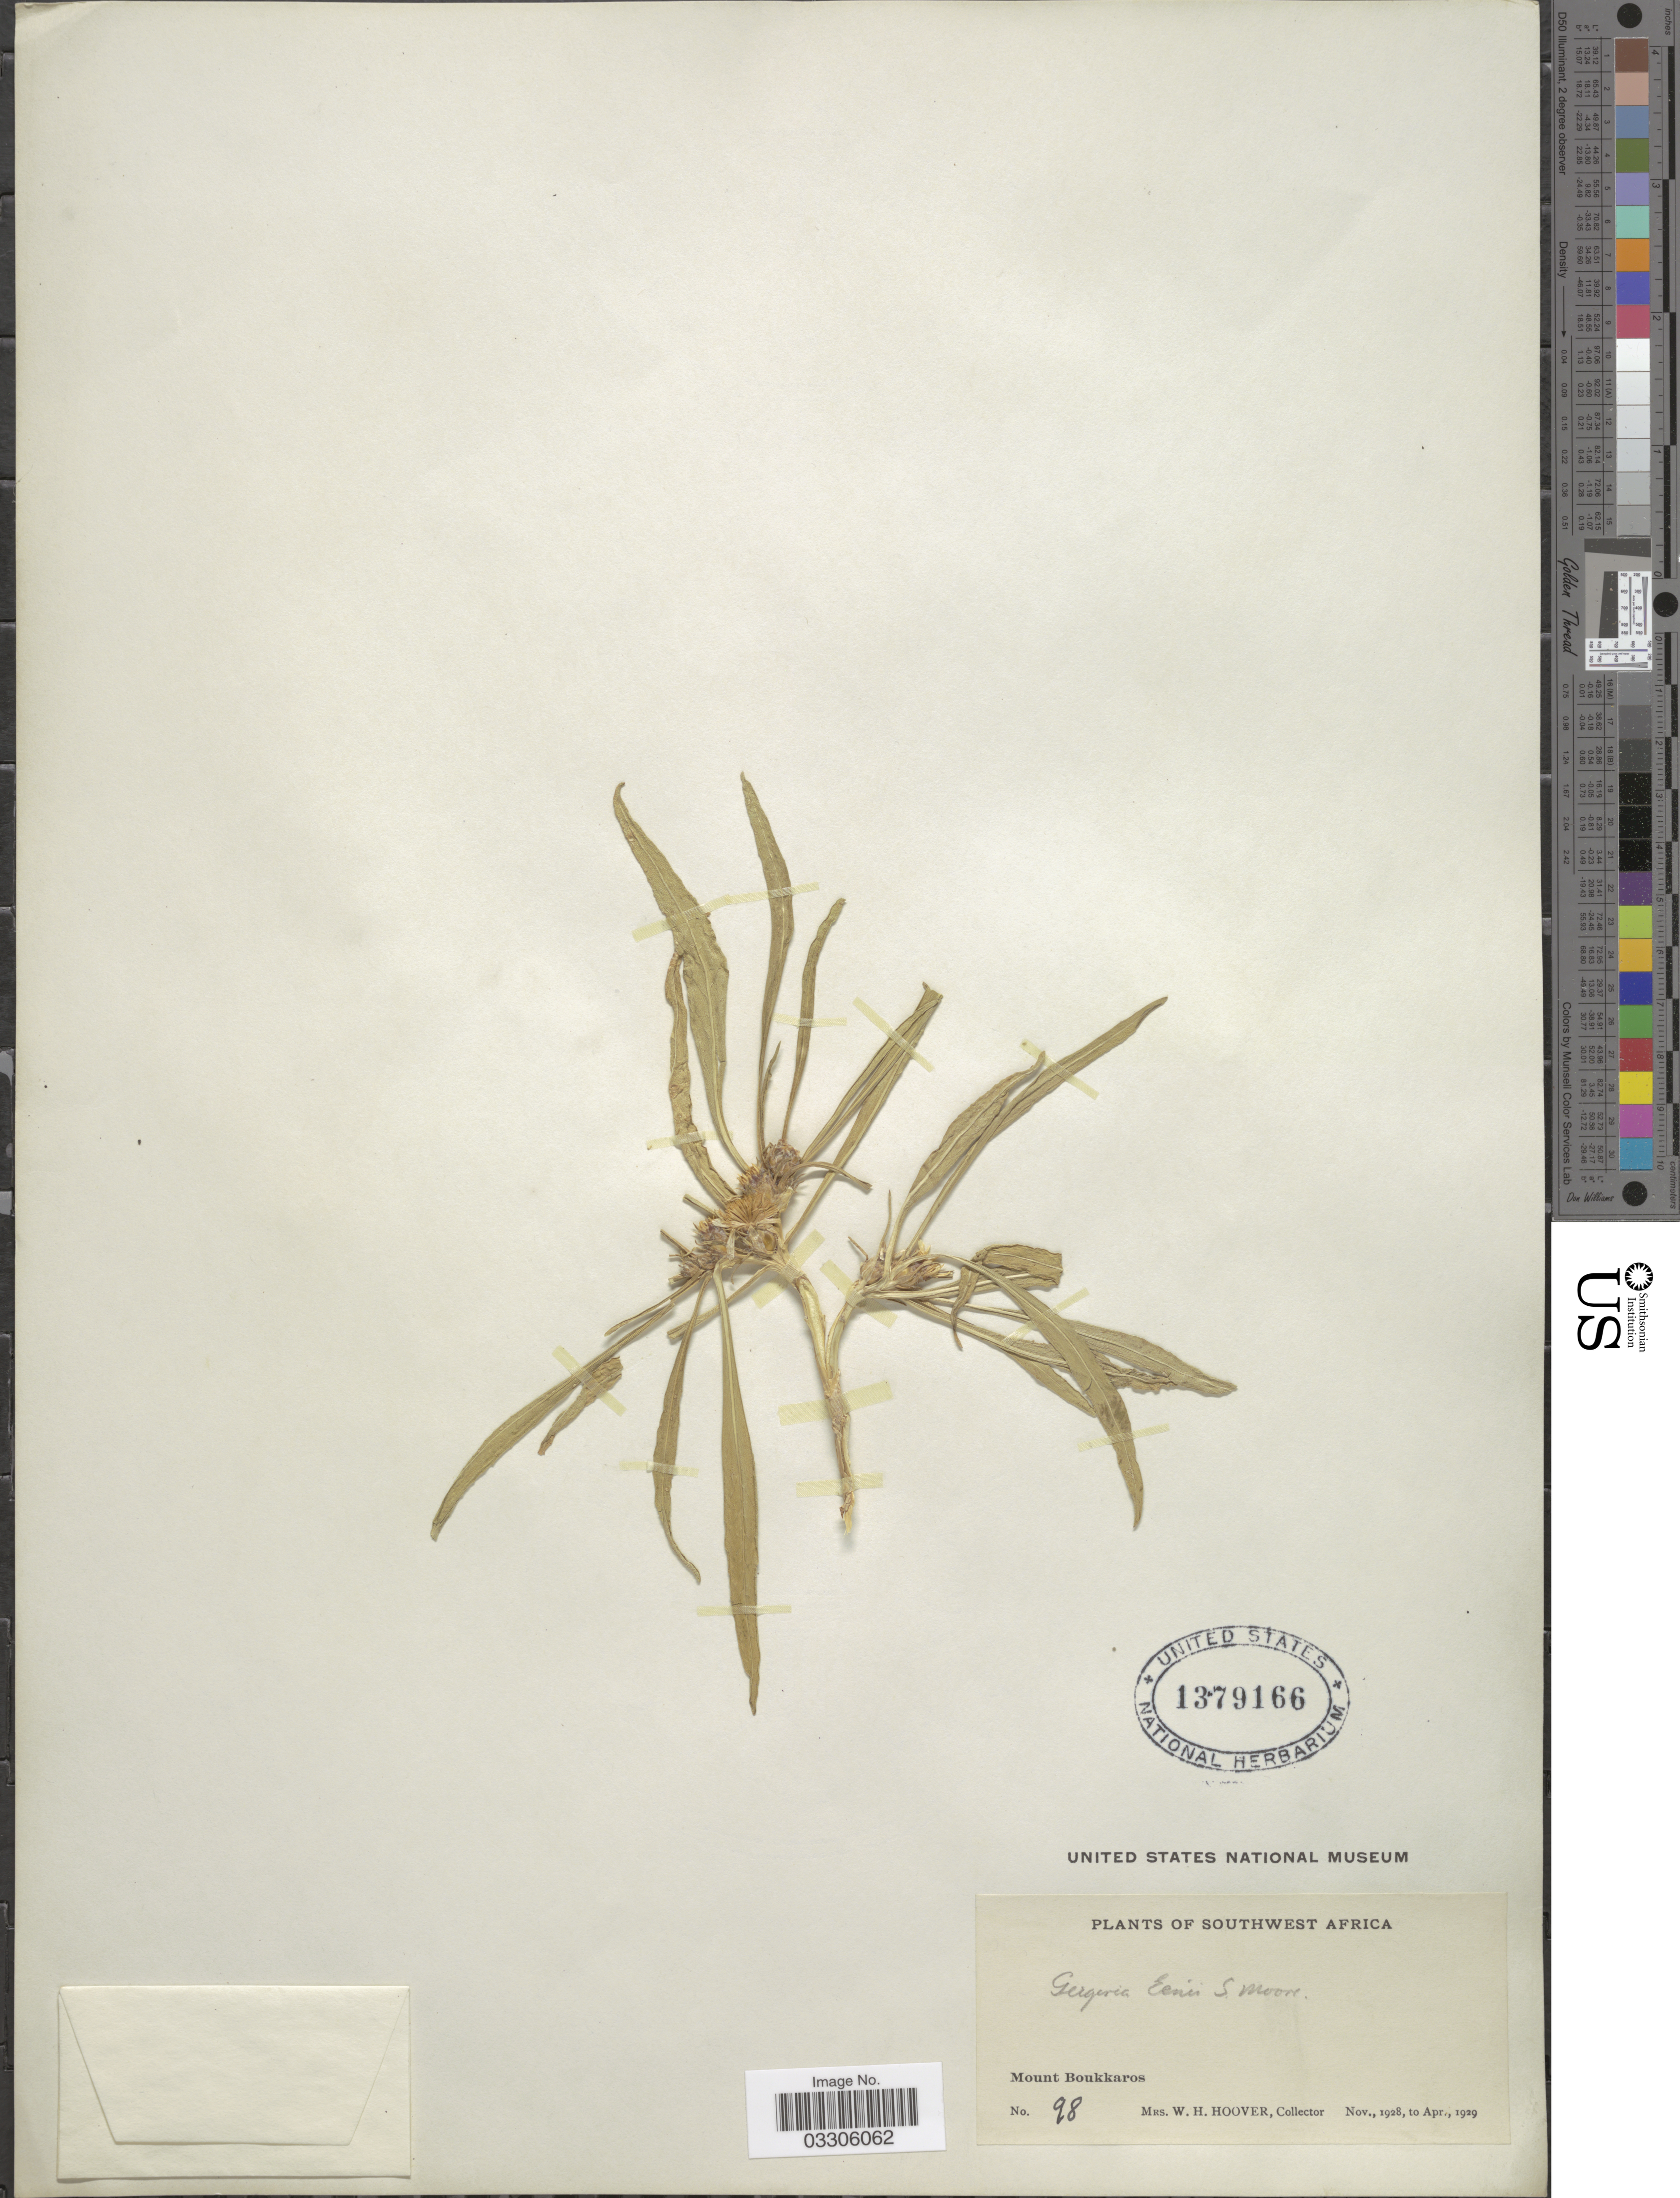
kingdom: Plantae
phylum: Tracheophyta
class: Magnoliopsida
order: Sapindales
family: Rutaceae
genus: Geijera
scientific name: Geijera sp.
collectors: W. Hoover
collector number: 98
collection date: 1928-11/1929-04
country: Namibia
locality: Southwest Africa. Mount Boukkaros.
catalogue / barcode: US 1379166